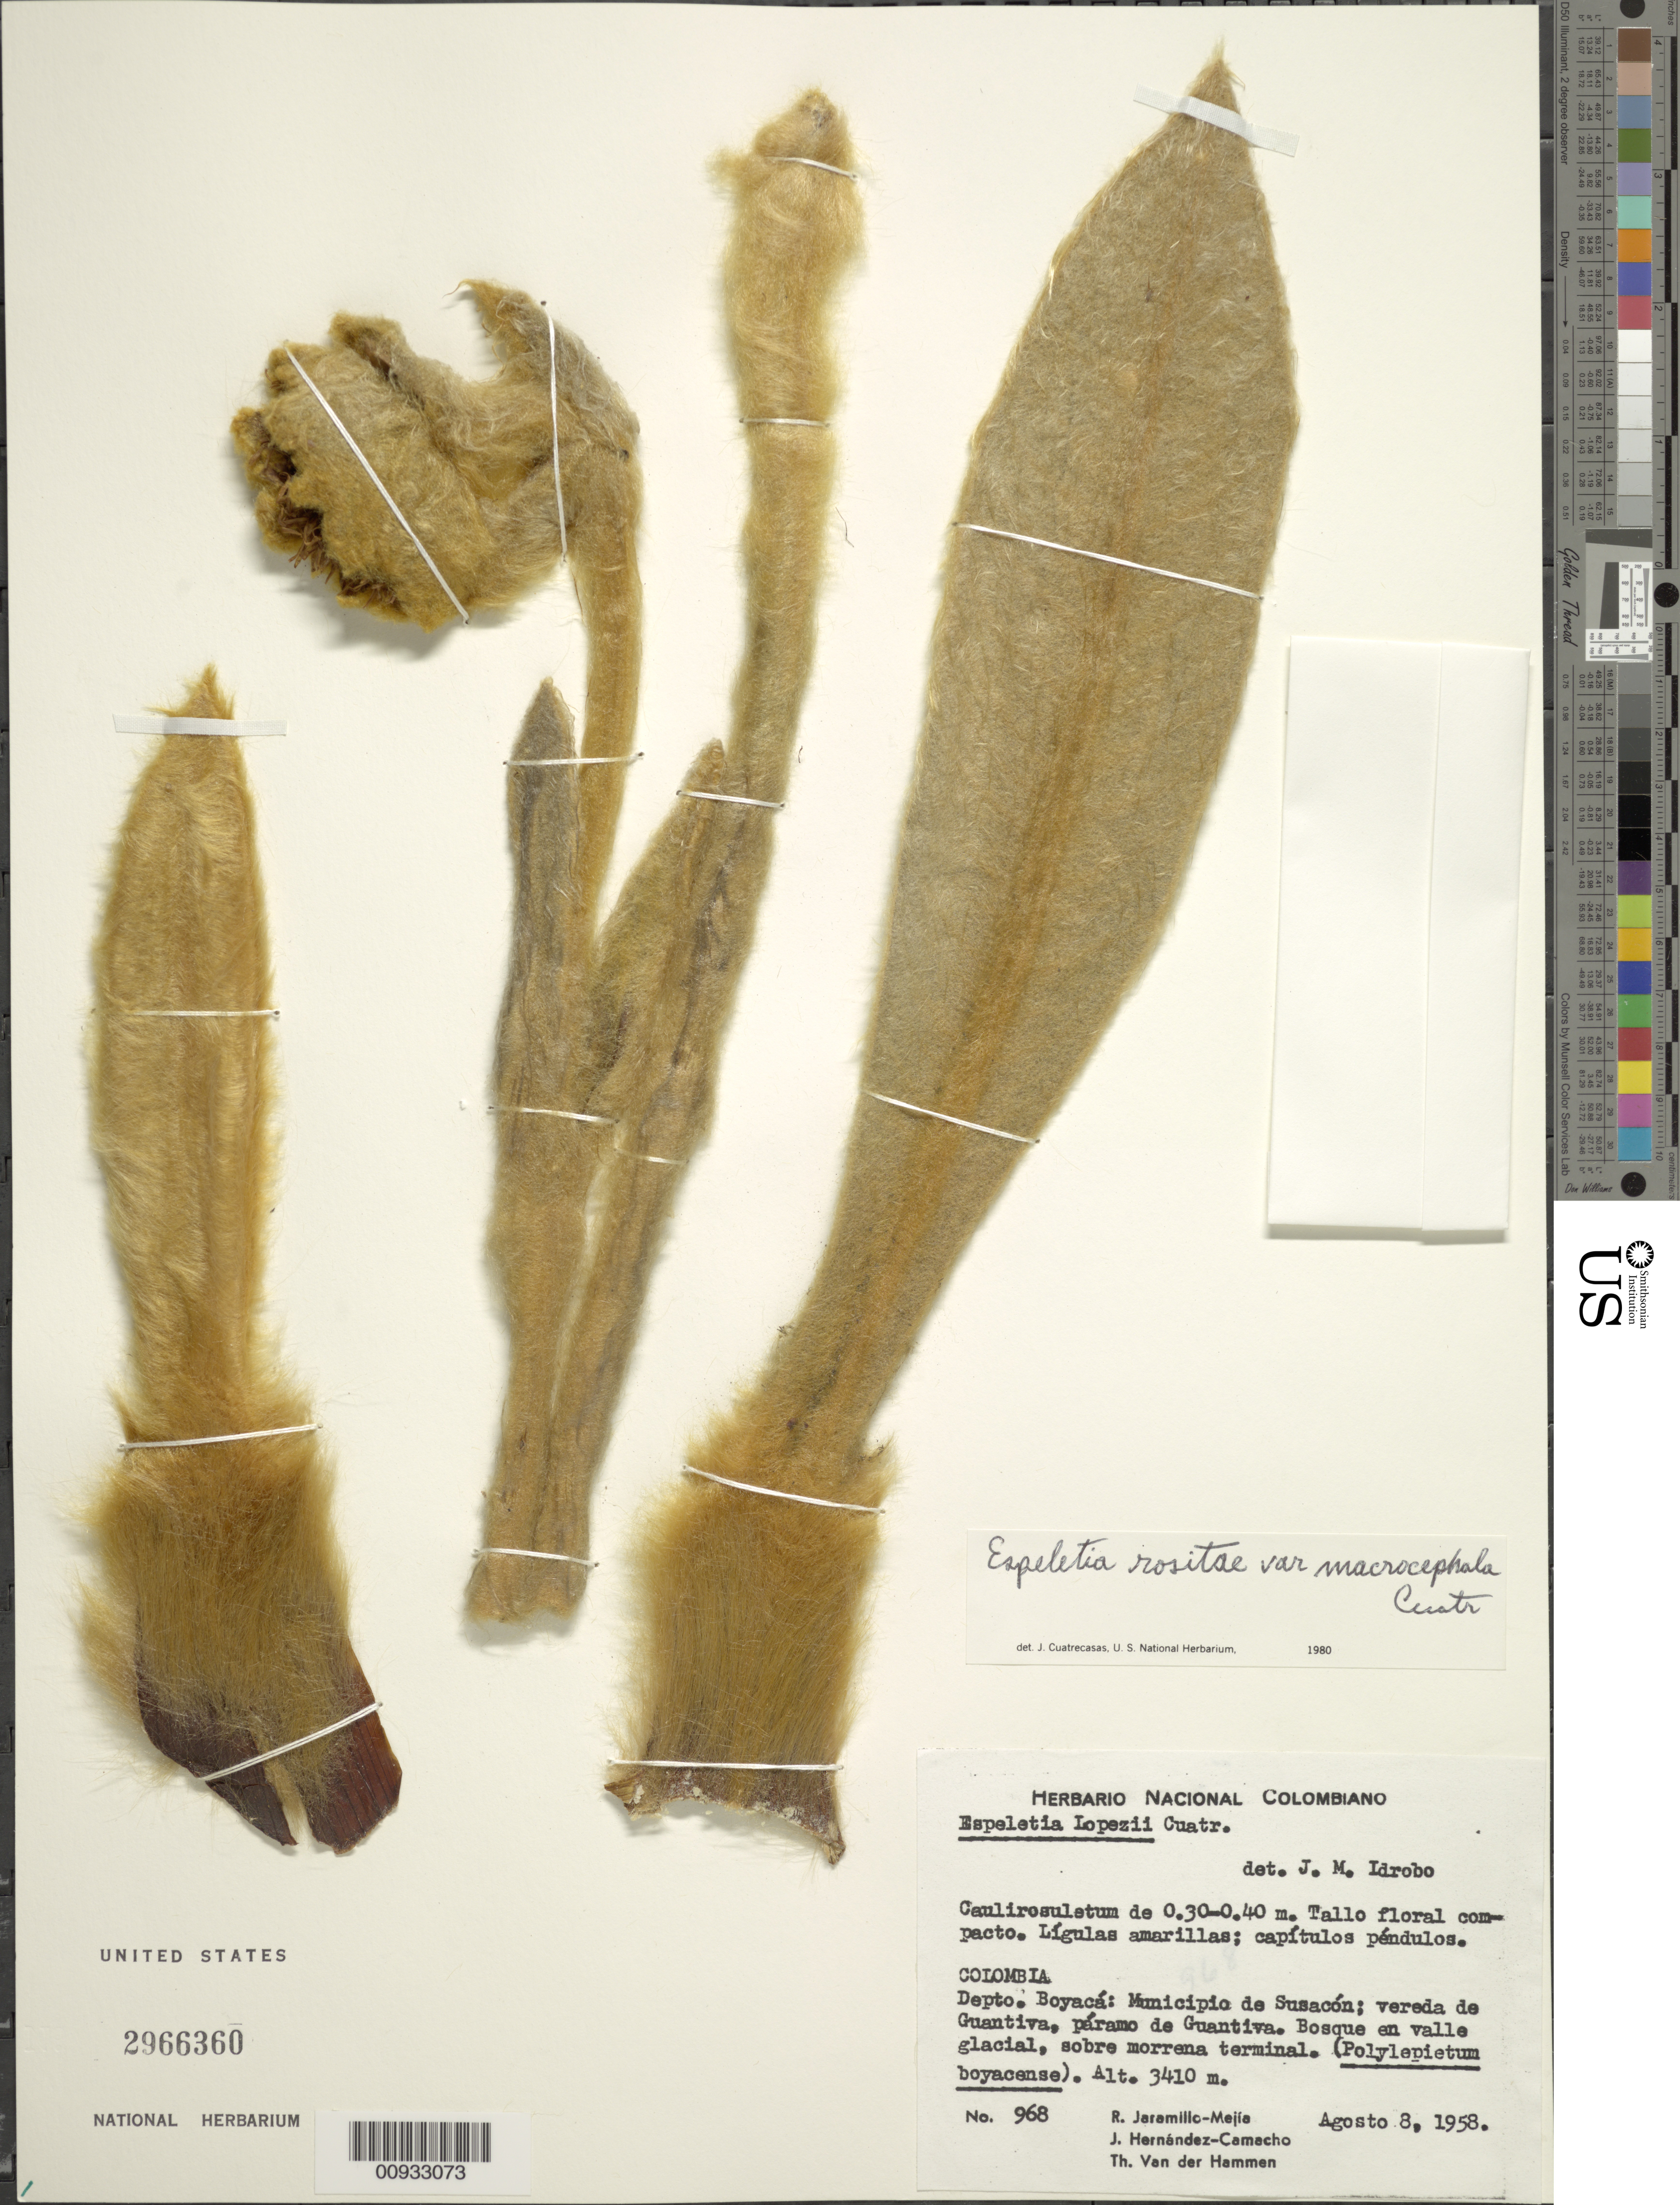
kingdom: Plantae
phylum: Tracheophyta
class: Magnoliopsida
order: Asterales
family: Asteraceae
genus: Espeletia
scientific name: Espeletia rositae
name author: Cuatrec.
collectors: R. Jaramillo M., J. Hernández-Camacho & T. Hammen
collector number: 968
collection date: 1958-08-08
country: Colombia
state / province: Boyacá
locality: Municipio de Susacon, vereda de Guantiva, paramo de Guantiva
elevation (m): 3410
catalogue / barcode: US 2966360